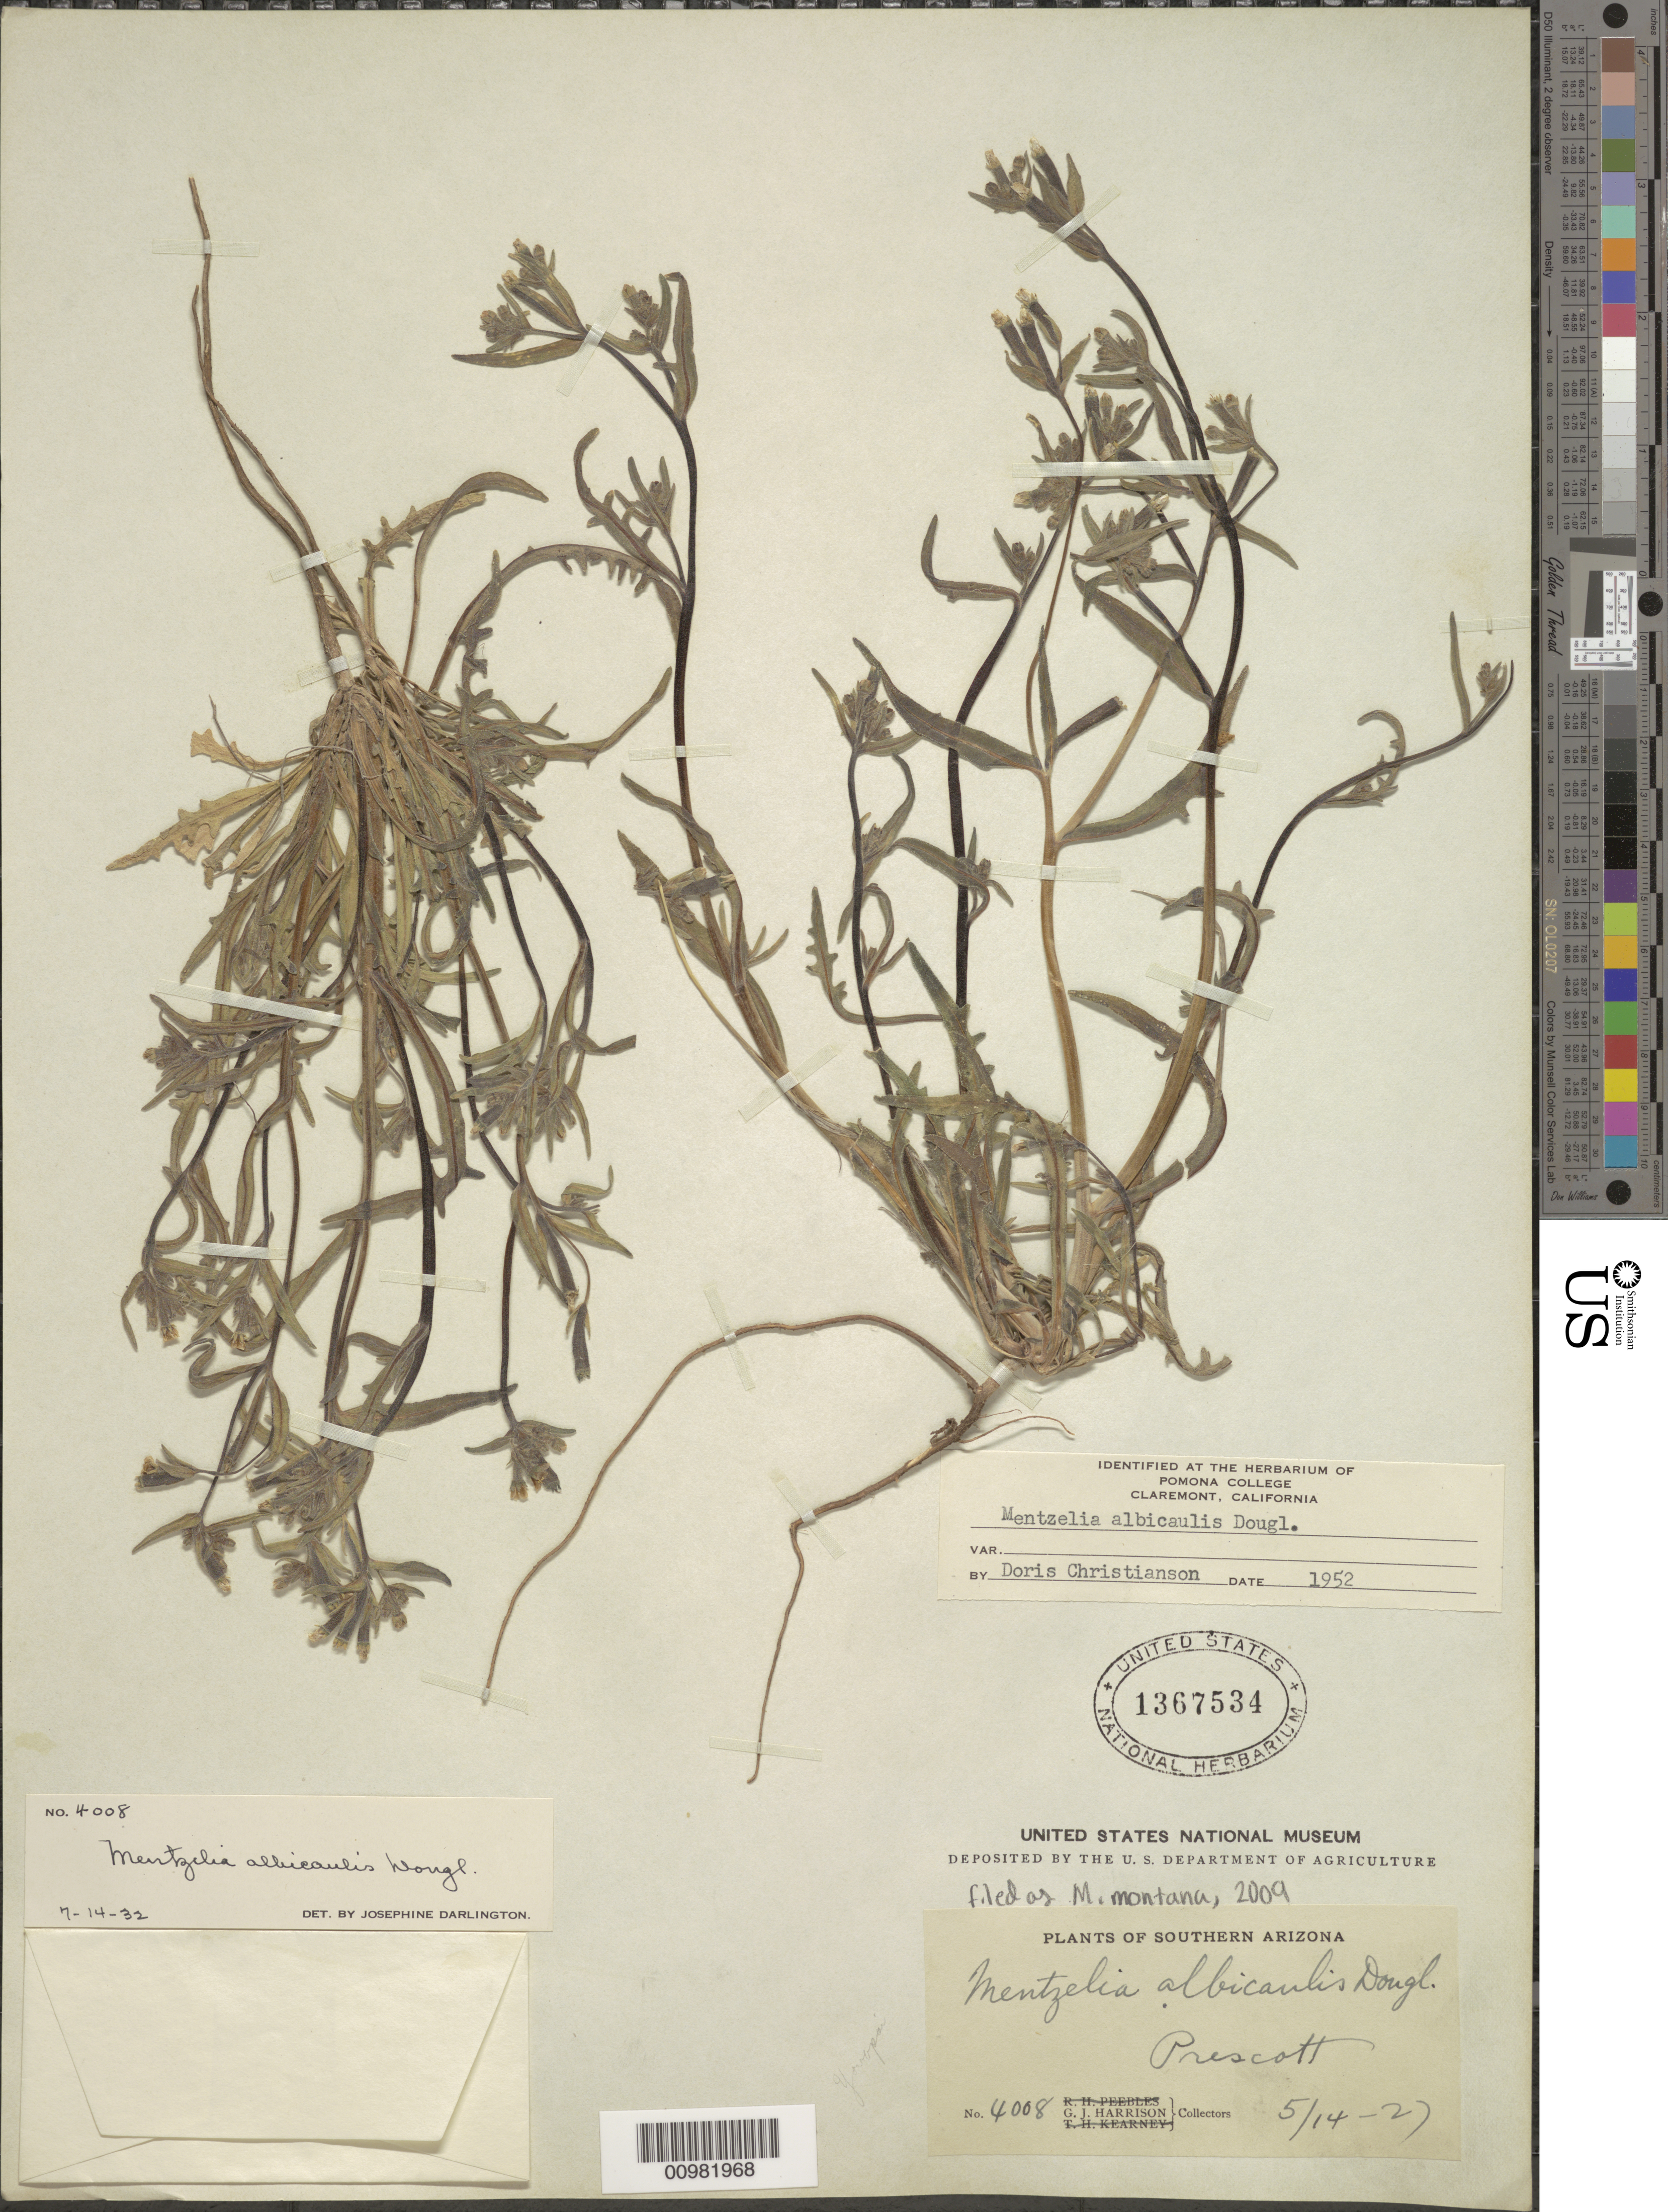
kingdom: Plantae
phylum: Tracheophyta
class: Magnoliopsida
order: Cornales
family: Loasaceae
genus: Mentzelia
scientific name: Mentzelia multiflora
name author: (Nutt.) A. Gray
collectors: G. J. Harrison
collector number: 4008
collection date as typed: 14 May 1927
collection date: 1927-05-14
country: United States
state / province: Arizona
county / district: Yavapai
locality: Prescott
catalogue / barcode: US 1367534